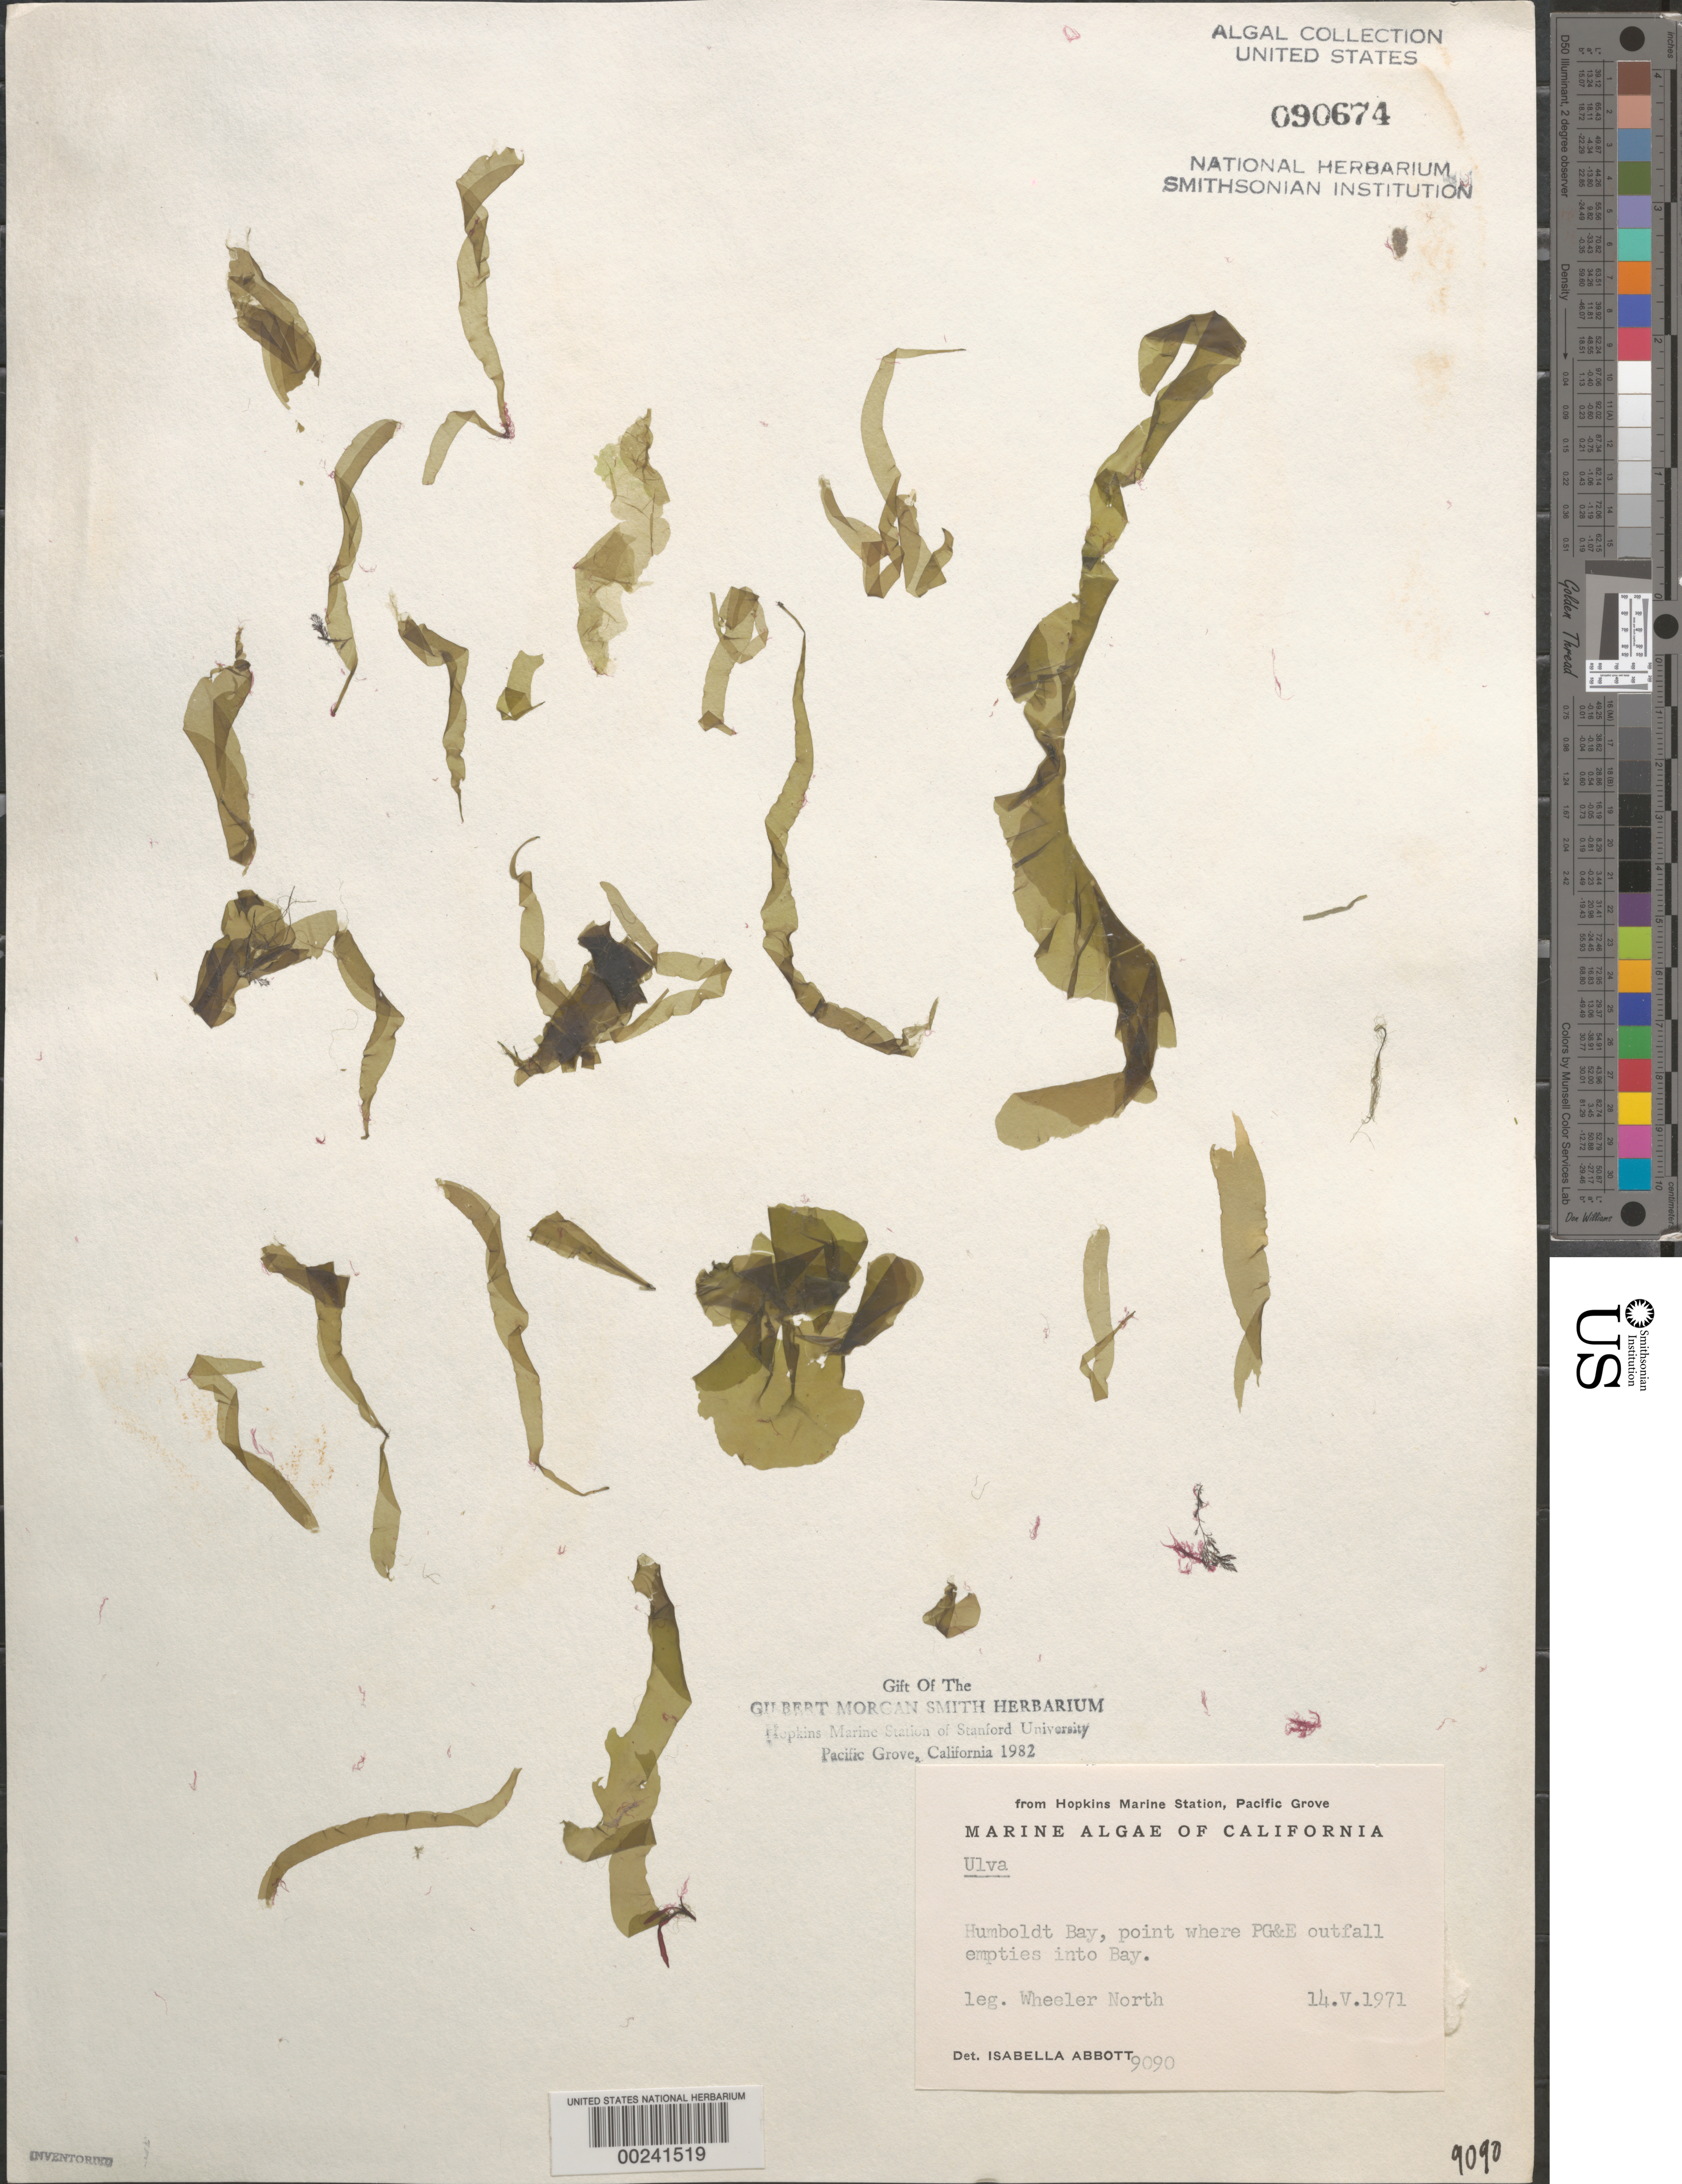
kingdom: Plantae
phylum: Chlorophyta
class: Ulvophyceae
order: Ulvales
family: Ulvaceae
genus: Ulva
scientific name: Ulva sp.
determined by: Abbott, Isabella A.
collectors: W. North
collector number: IAA 9090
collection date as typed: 14 May 1971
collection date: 1971-05-14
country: United States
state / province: California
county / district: Humboldt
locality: Humboldt Bay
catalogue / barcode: US 90674